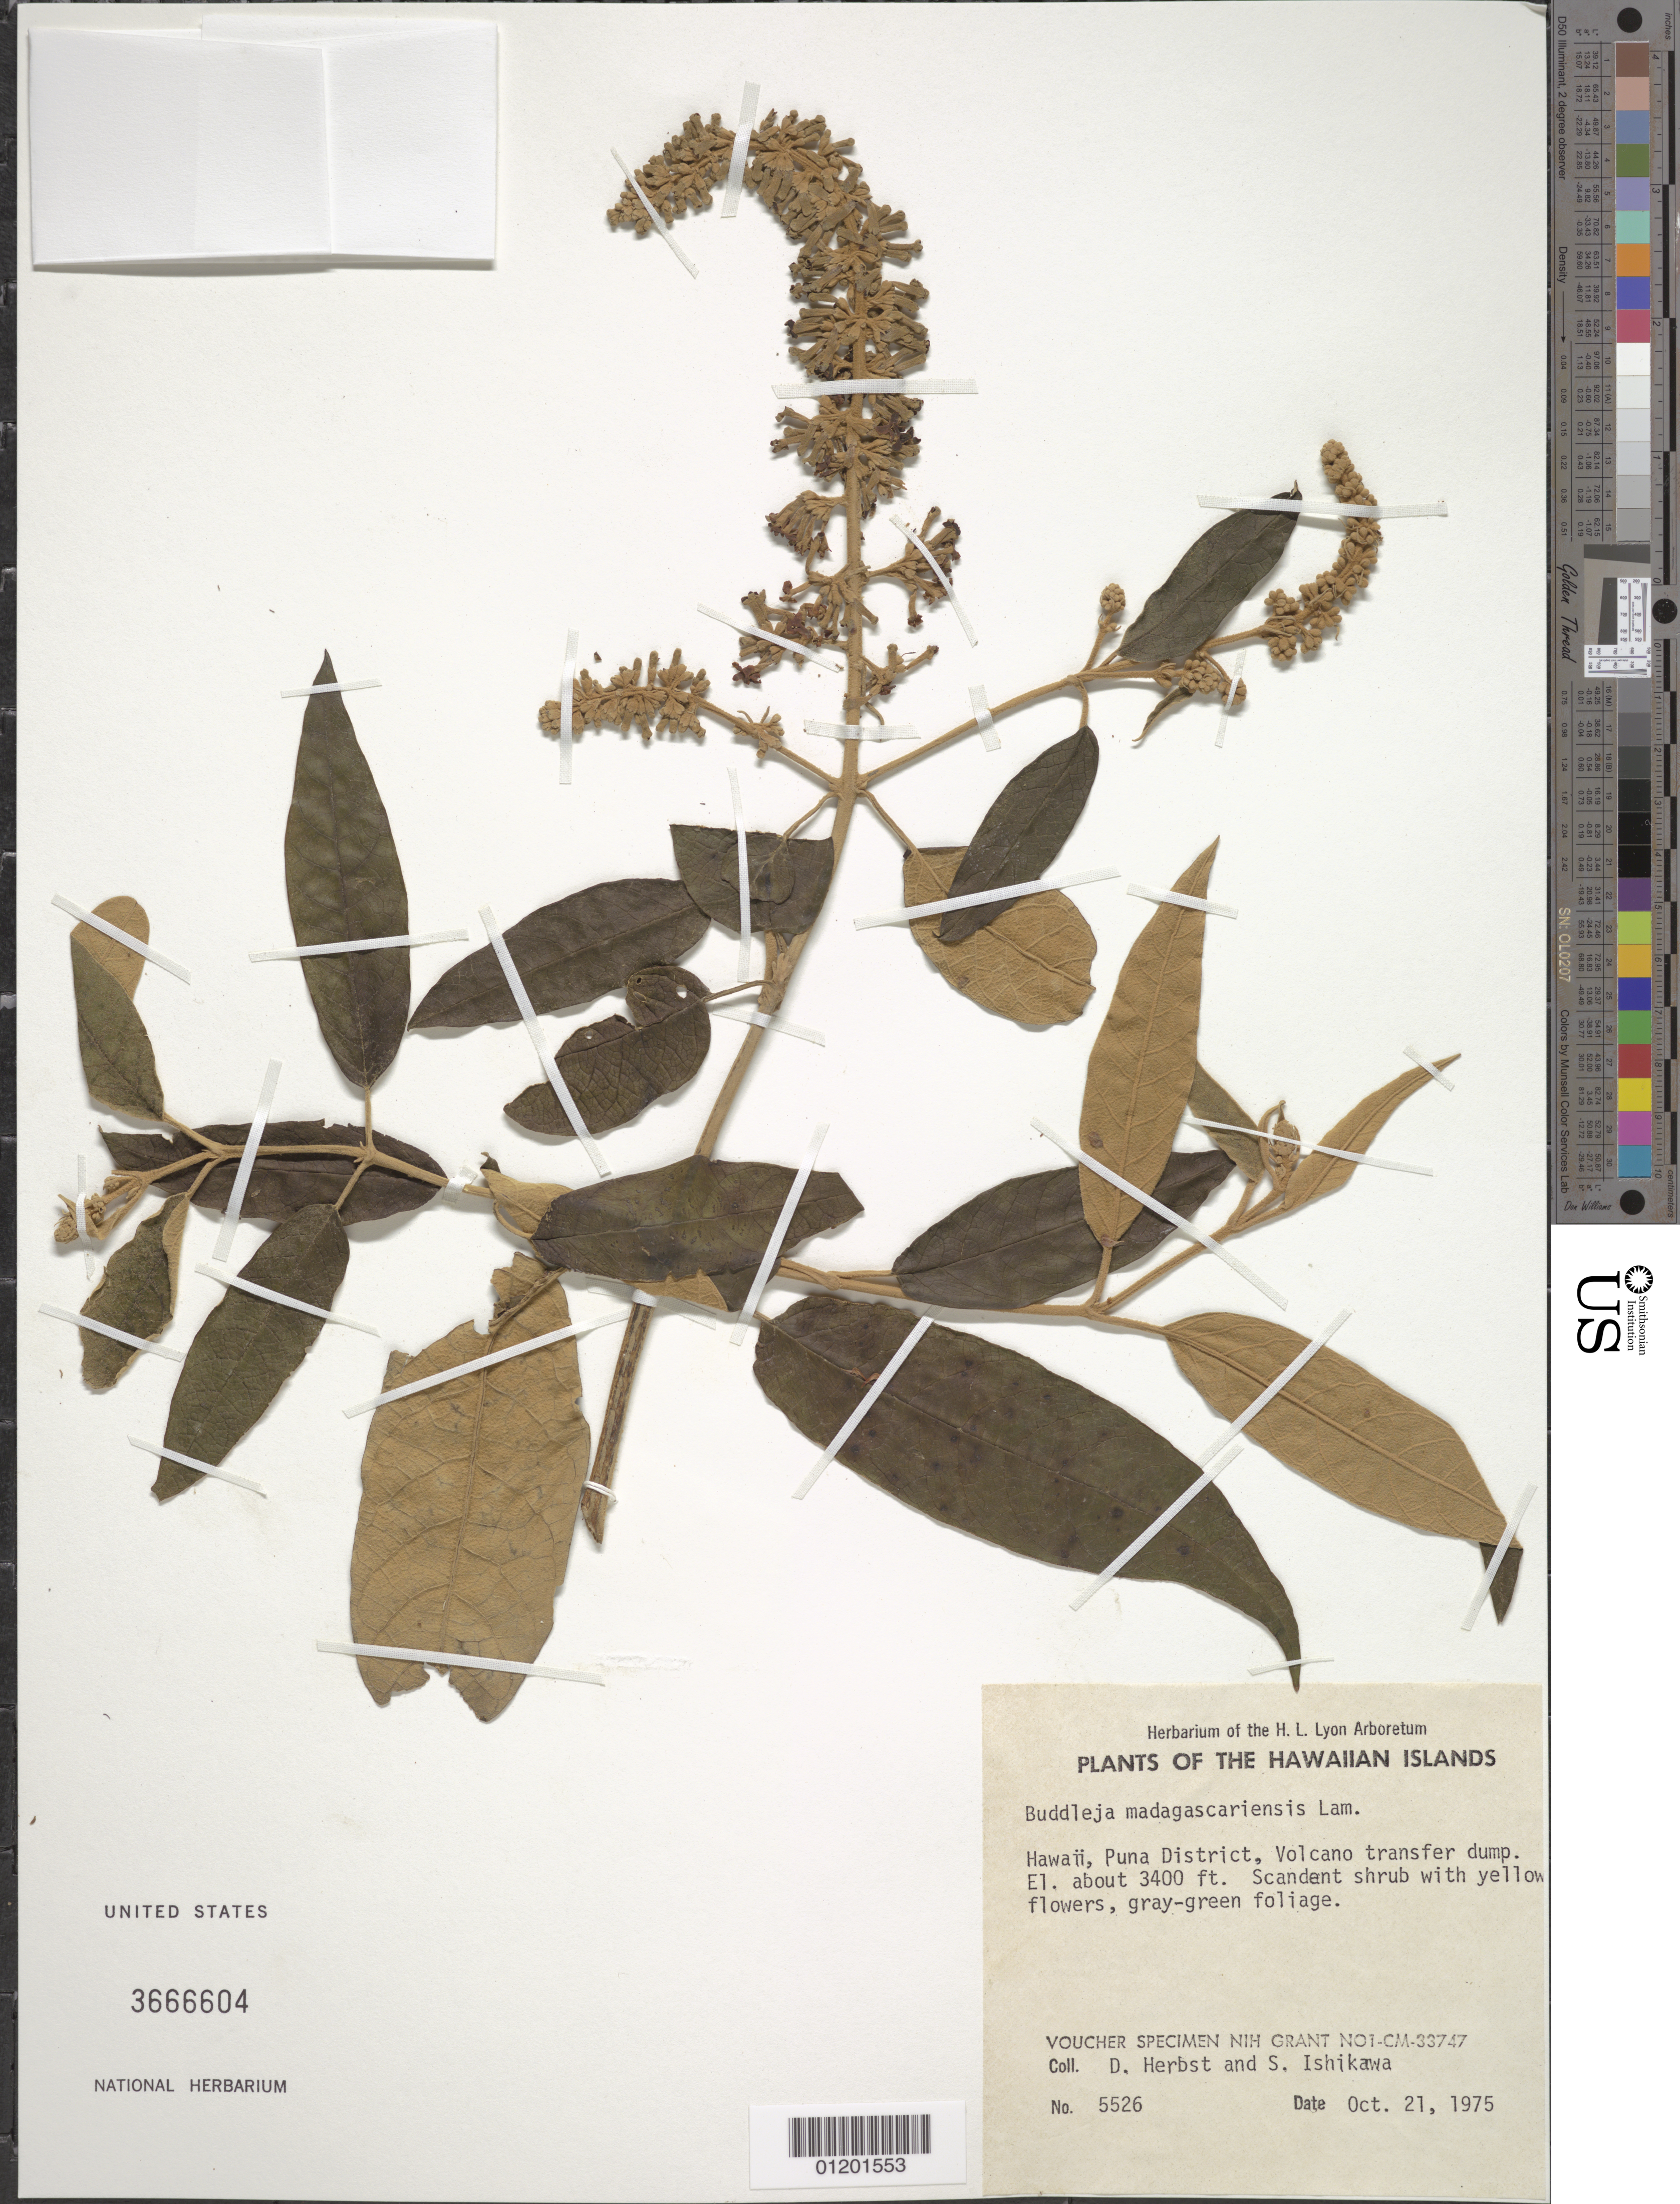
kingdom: Plantae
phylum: Tracheophyta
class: Magnoliopsida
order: Lamiales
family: Scrophulariaceae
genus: Buddleja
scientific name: Buddleja madagascariensis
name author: Lam.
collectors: D. R. Herbst & S. Ishikawa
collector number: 5526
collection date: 1975-10-21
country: United States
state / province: Hawaii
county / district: Hawaii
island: Hawaii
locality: Puna Dist., Volcano transfer dump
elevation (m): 1036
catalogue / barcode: US 3666604